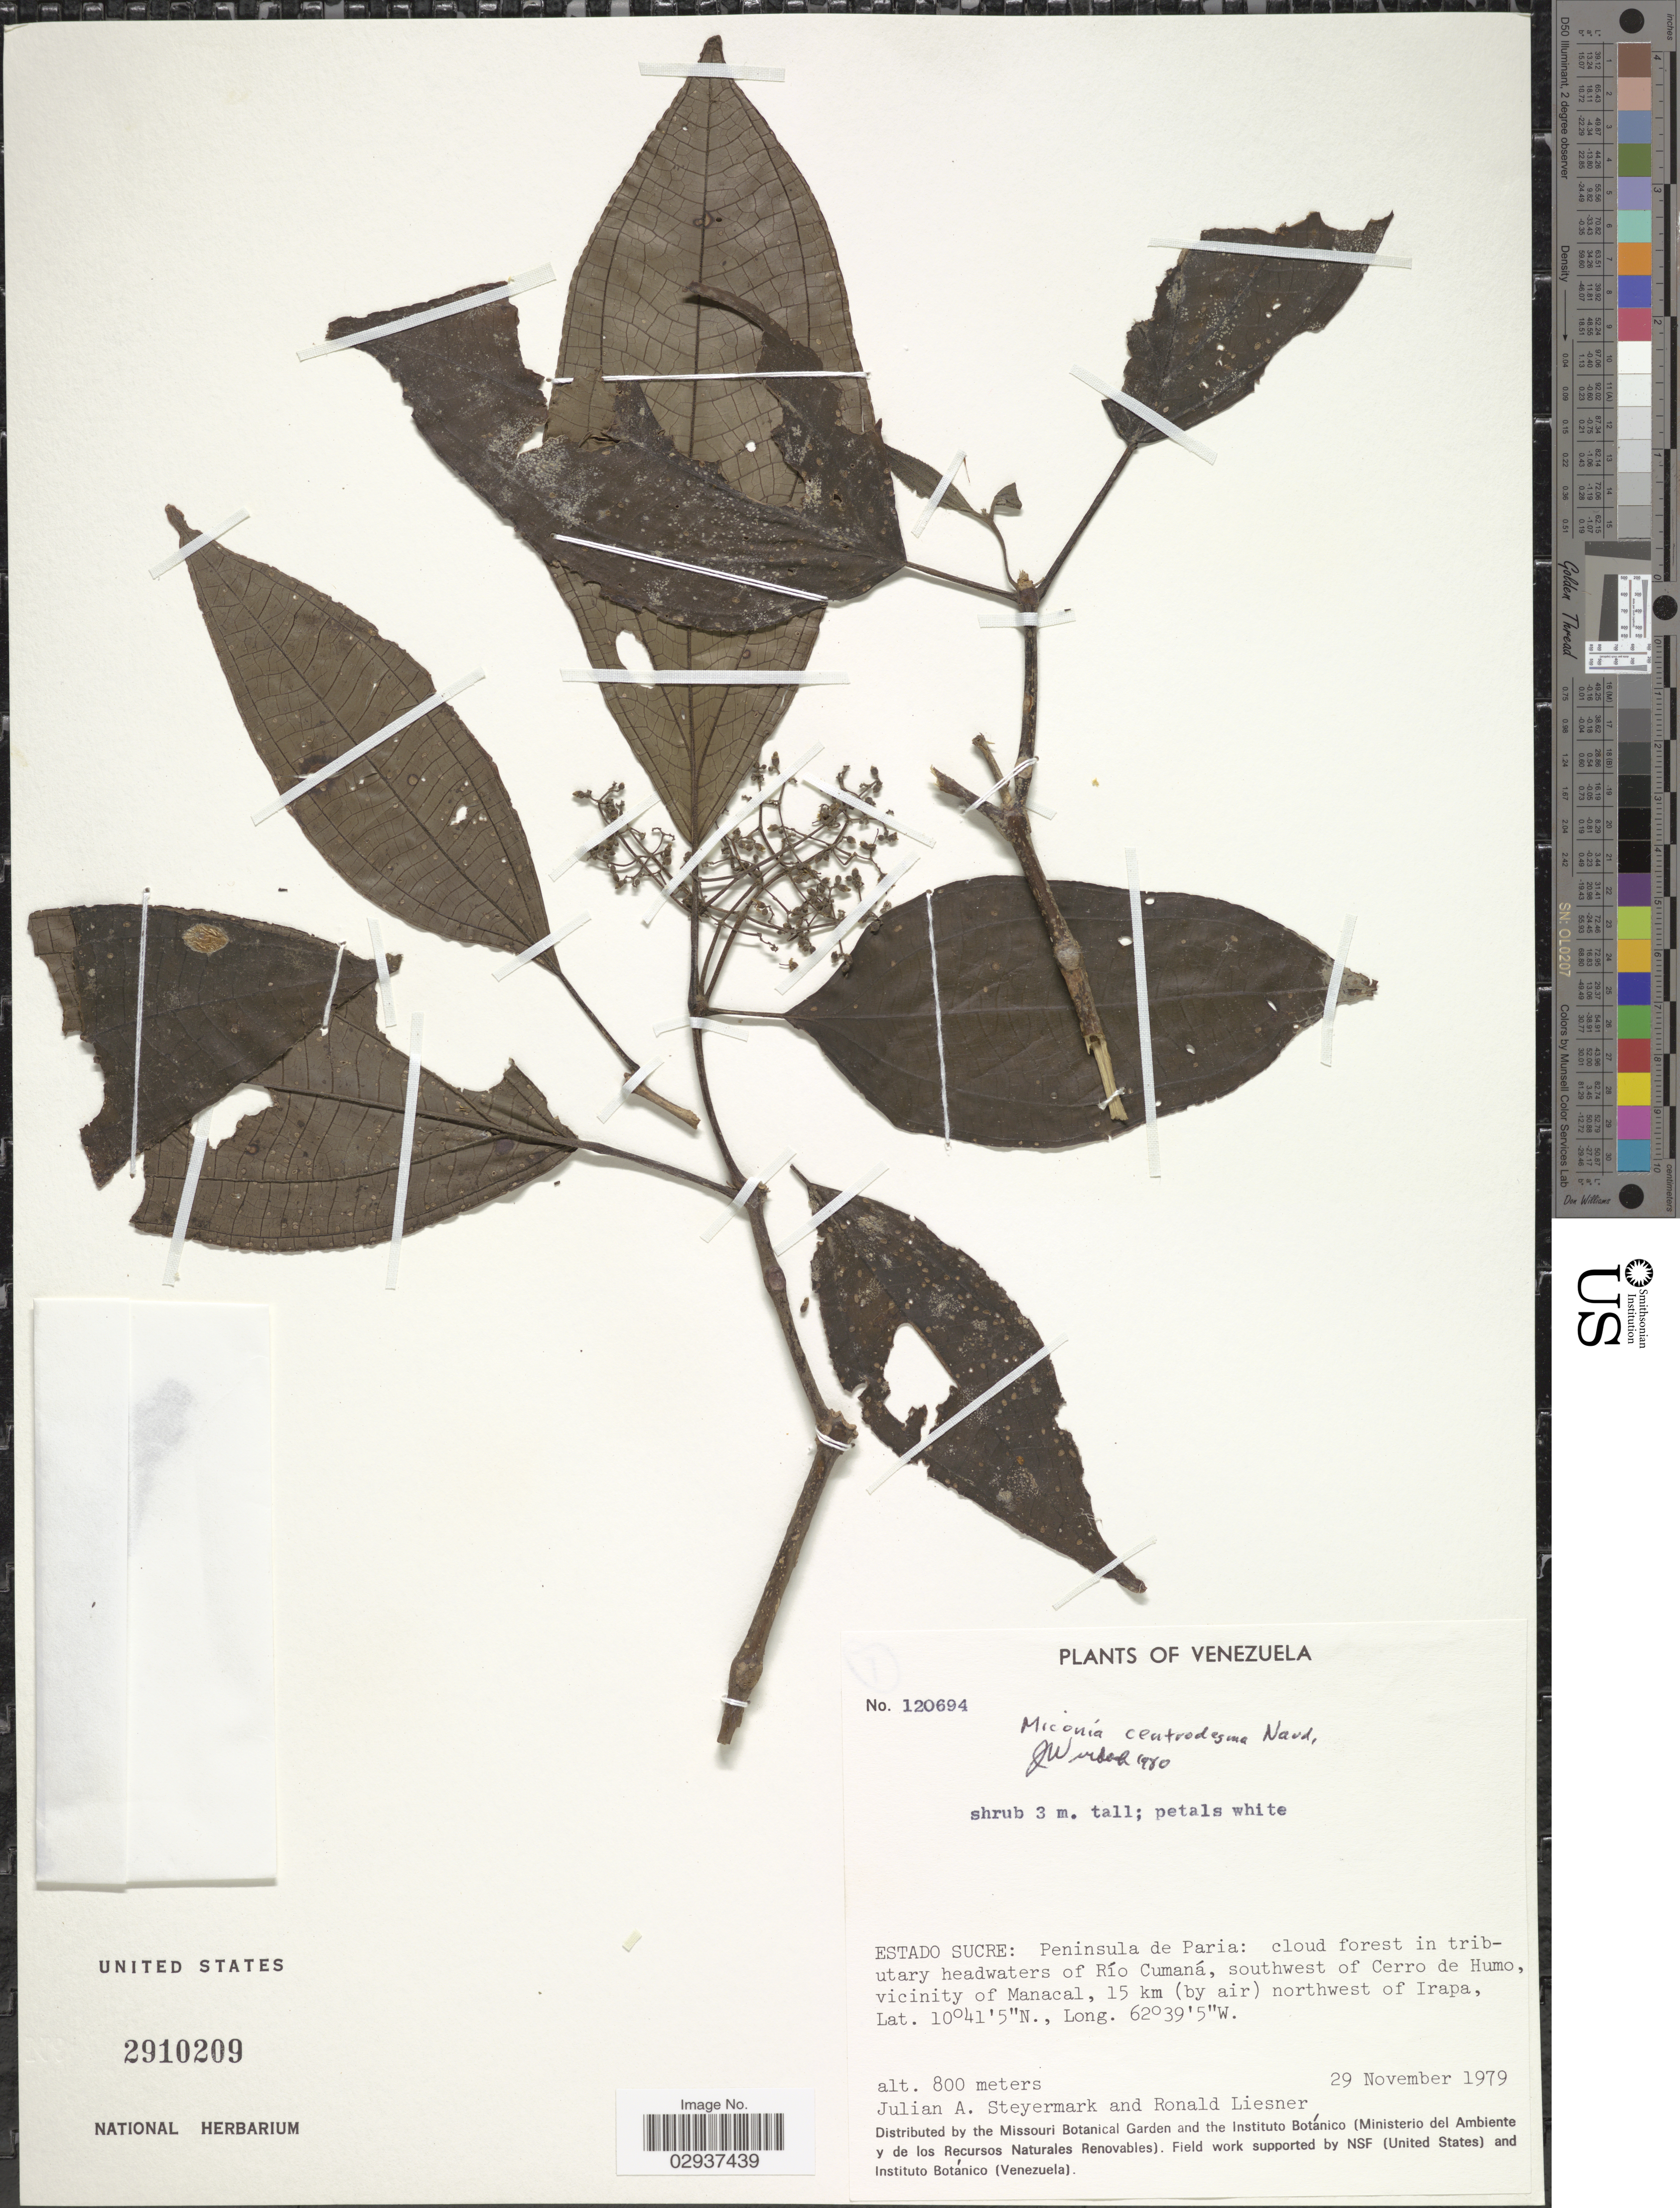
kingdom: Plantae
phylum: Tracheophyta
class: Magnoliopsida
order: Myrtales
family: Melastomataceae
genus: Miconia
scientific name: Miconia centrodesma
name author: Naudin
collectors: J. Steyermark & R. L. Liesner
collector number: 120694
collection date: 1979-11-29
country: Venezuela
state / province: Sucre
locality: Peninsula de Paria: cloud forest in tributary headwaters of Río Cumaná, southwest of Cerro de Humo, vicinity of Manacal, 15 km (by air) northwest of Irapa.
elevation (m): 800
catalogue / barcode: US 2910209